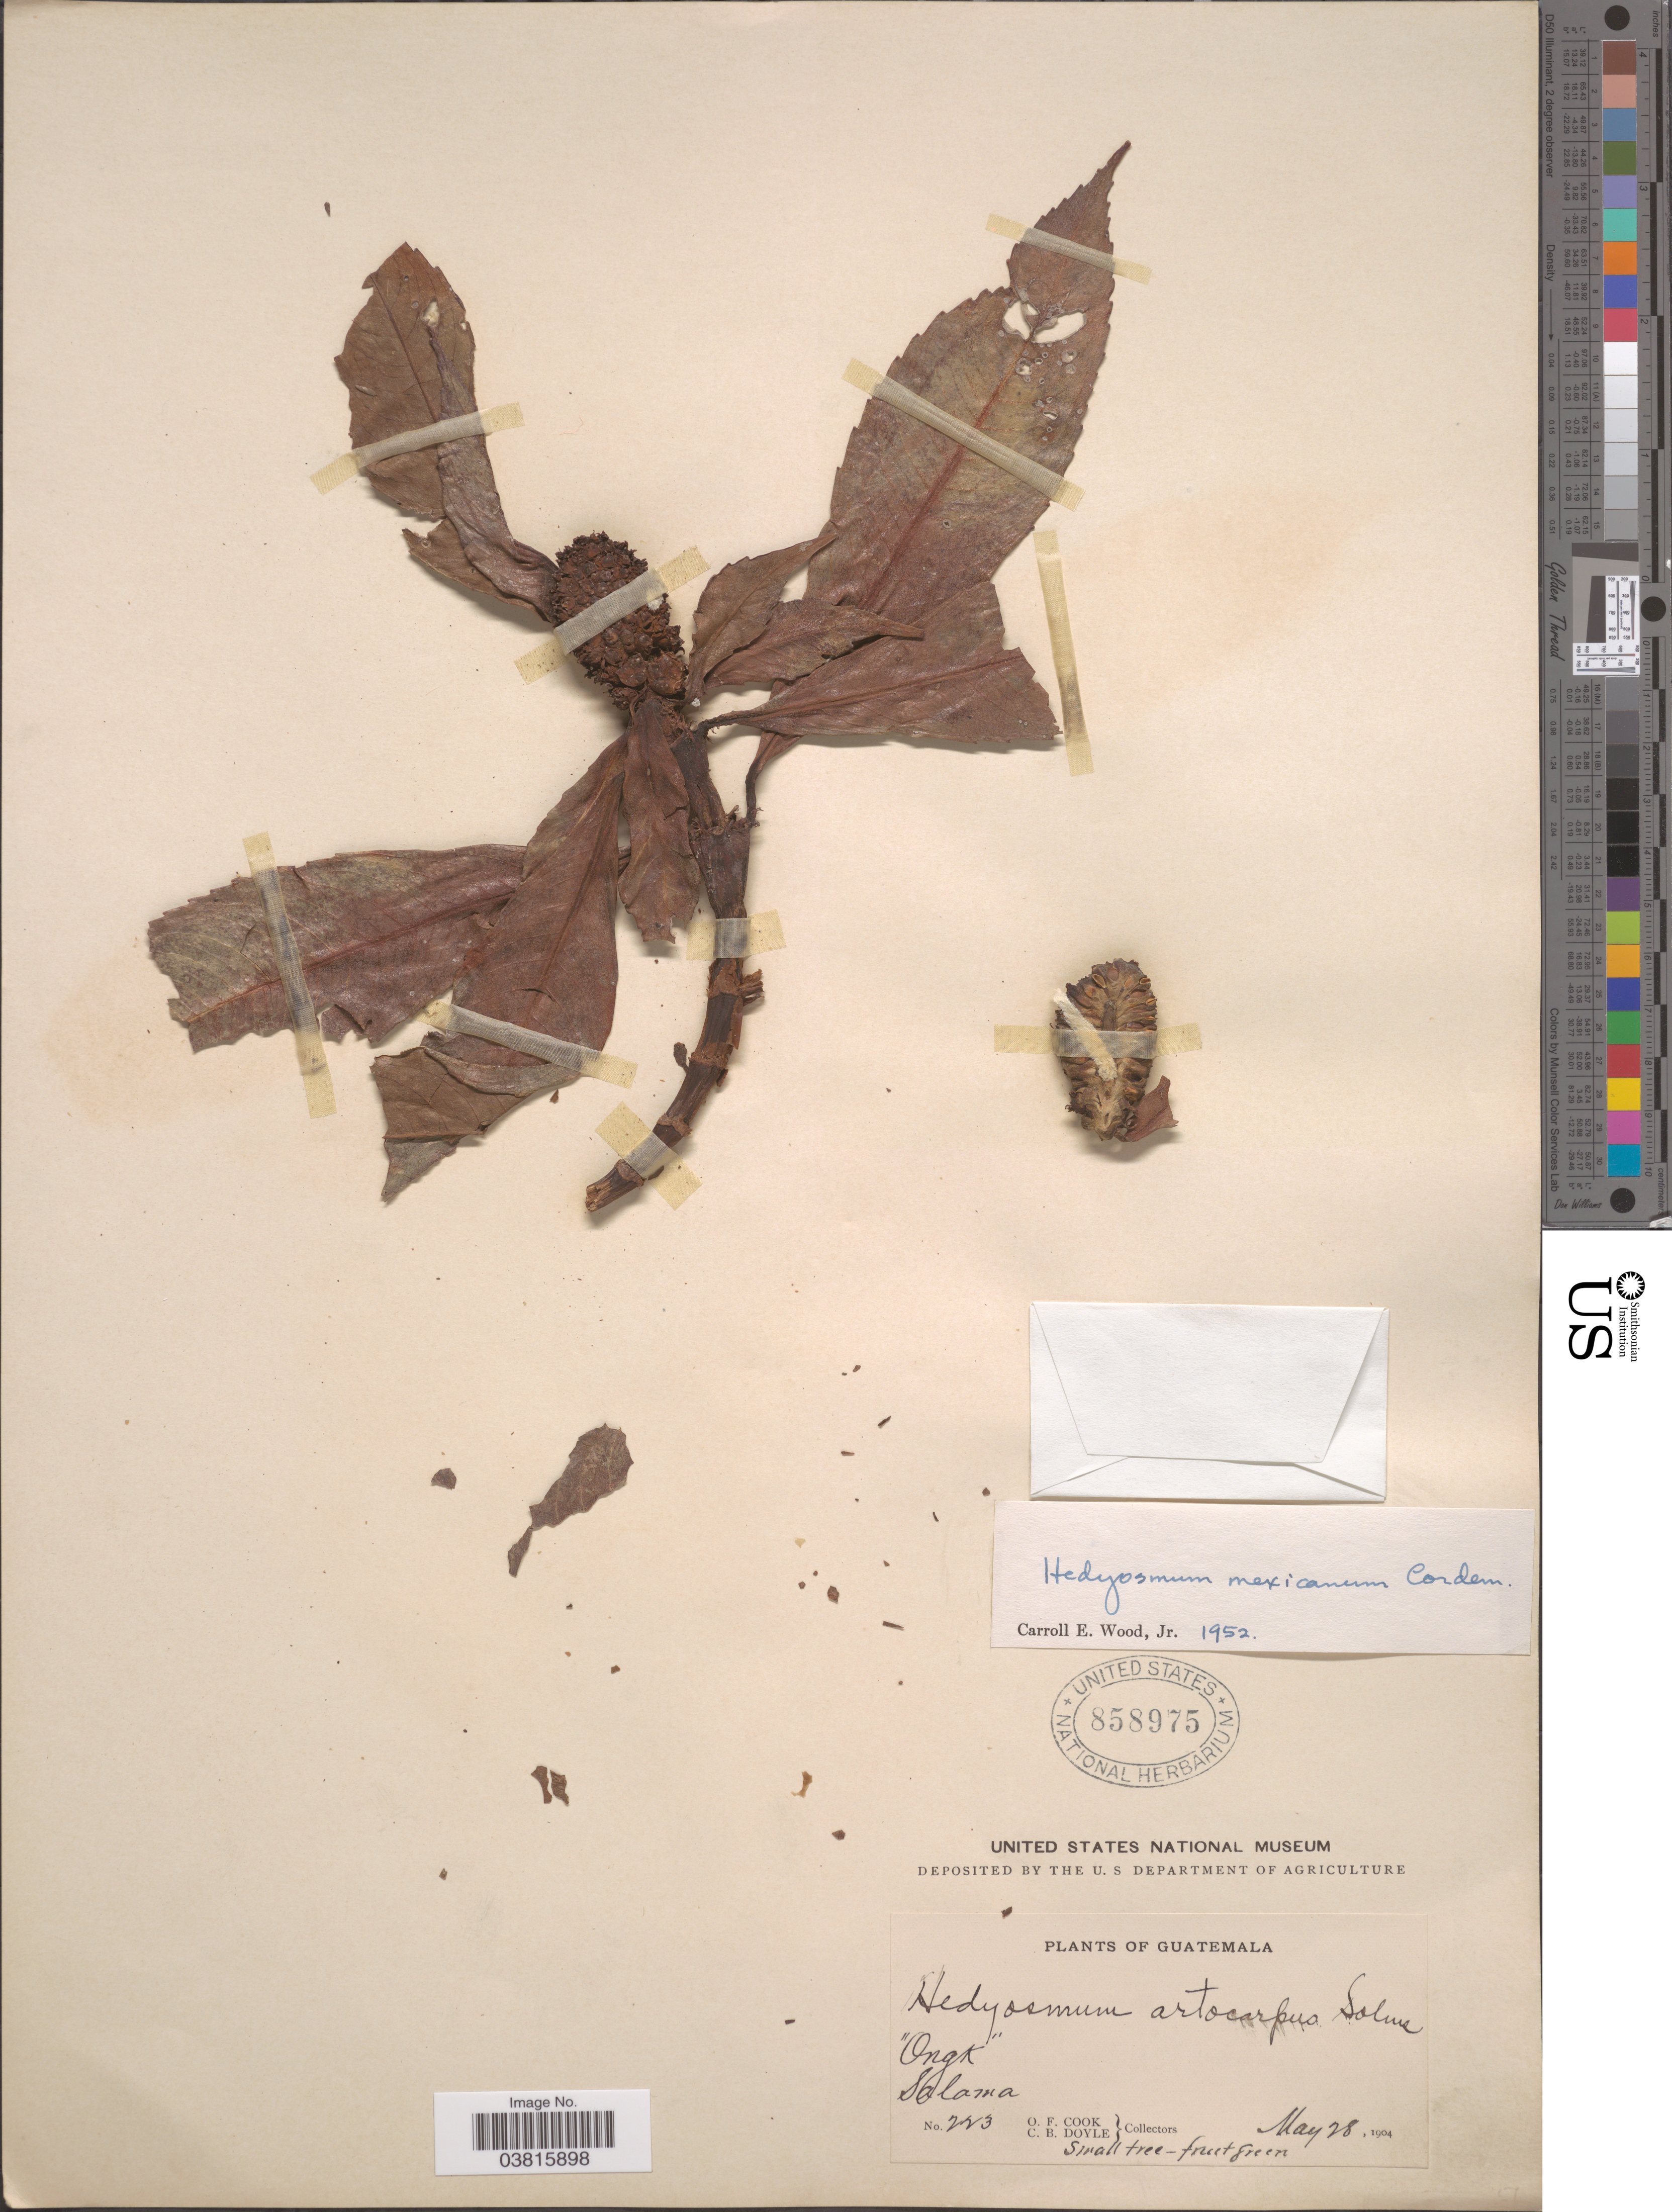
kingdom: Plantae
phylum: Tracheophyta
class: Magnoliopsida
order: Chloranthales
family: Chloranthaceae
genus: Hedyosmum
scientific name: Hedyosmum artocarpus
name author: Solms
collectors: O. F. Cook & C. Doyle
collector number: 223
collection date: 1904-05-28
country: Guatemala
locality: Salama.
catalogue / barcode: US 858975